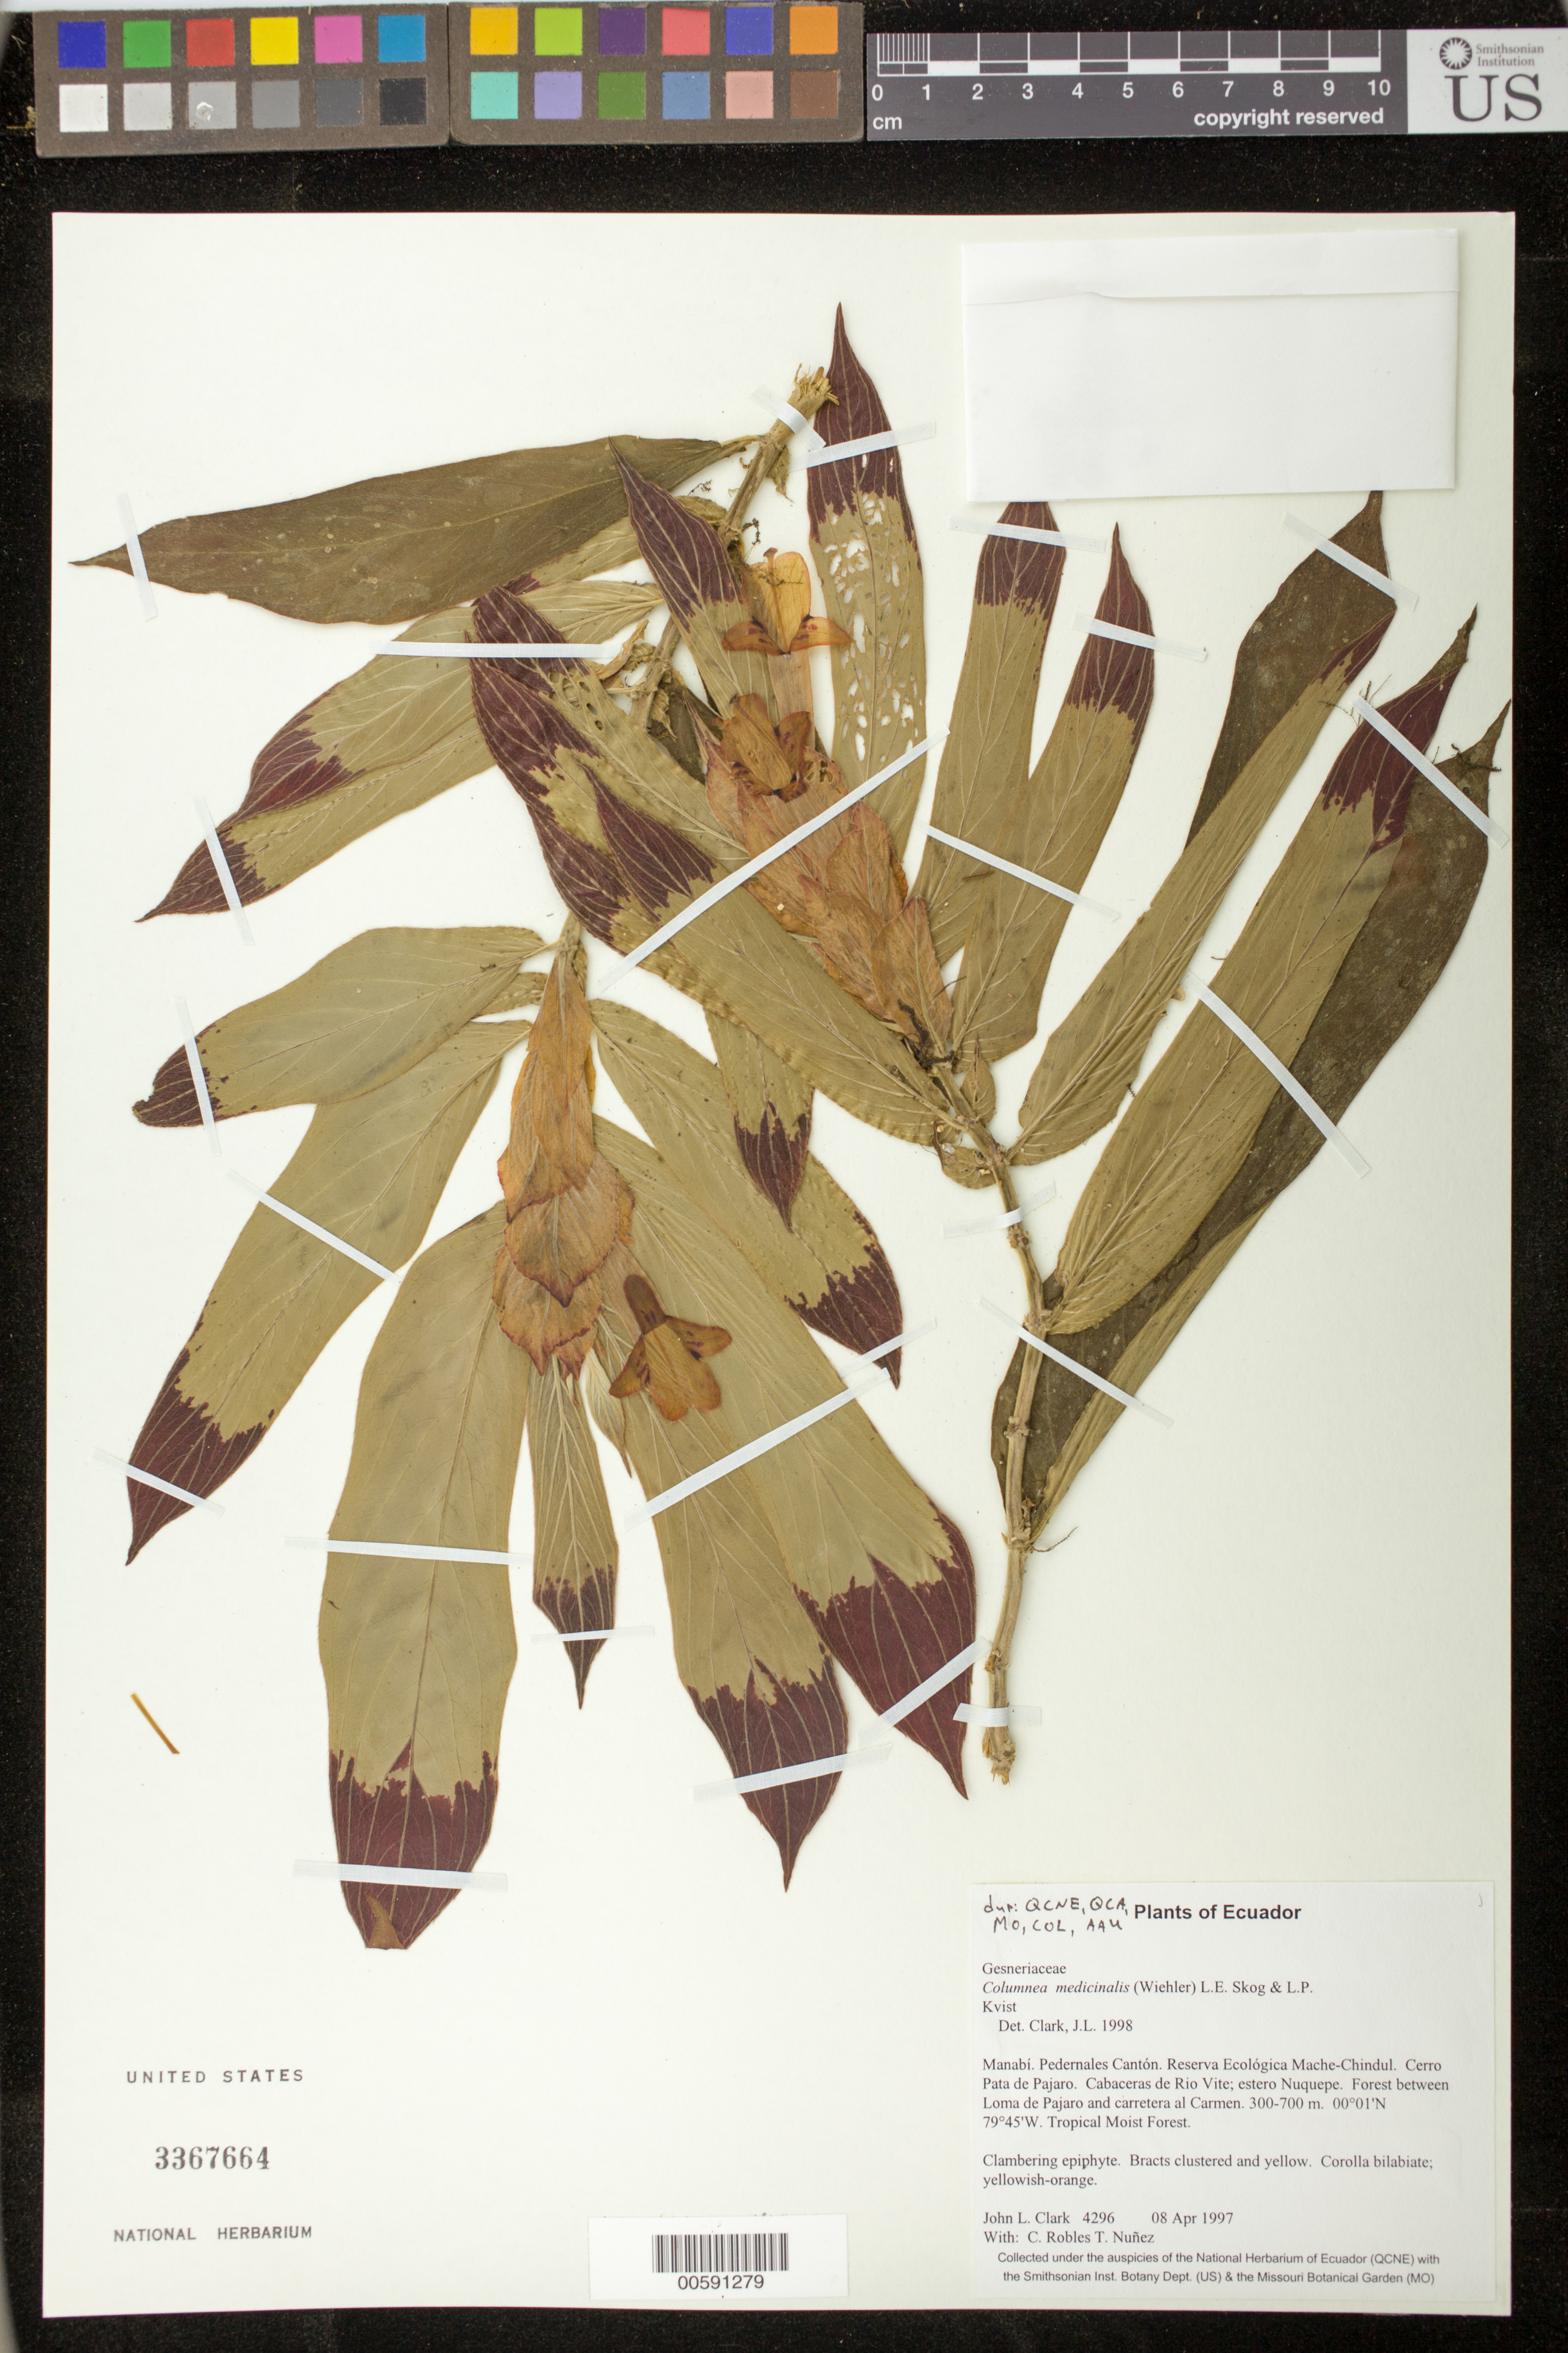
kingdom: Plantae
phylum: Tracheophyta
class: Magnoliopsida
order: Lamiales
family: Gesneriaceae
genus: Columnea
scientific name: Columnea medicinalis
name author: (Wiehler) L.E. Skog & L.P. Kvist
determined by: Clark, J. L., (SEL), The Marie Selby Botanical Garden (UNITED STATES)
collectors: J. L. Clark, T. Núñez & C. Robles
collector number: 4296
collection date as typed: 08 Apr 1997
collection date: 1997-04-08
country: Ecuador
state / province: Manabí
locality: Pedernales Cantón. Reserva Ecológica Mache-Chindul. Cerro Pata de Pajaro. Cabaceras de Rio Vite; estero Nuquepe. Forest between Loma de Pajaro and carretera al Carmen.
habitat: Tropical Moist Forest.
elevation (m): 300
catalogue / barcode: US 3367664